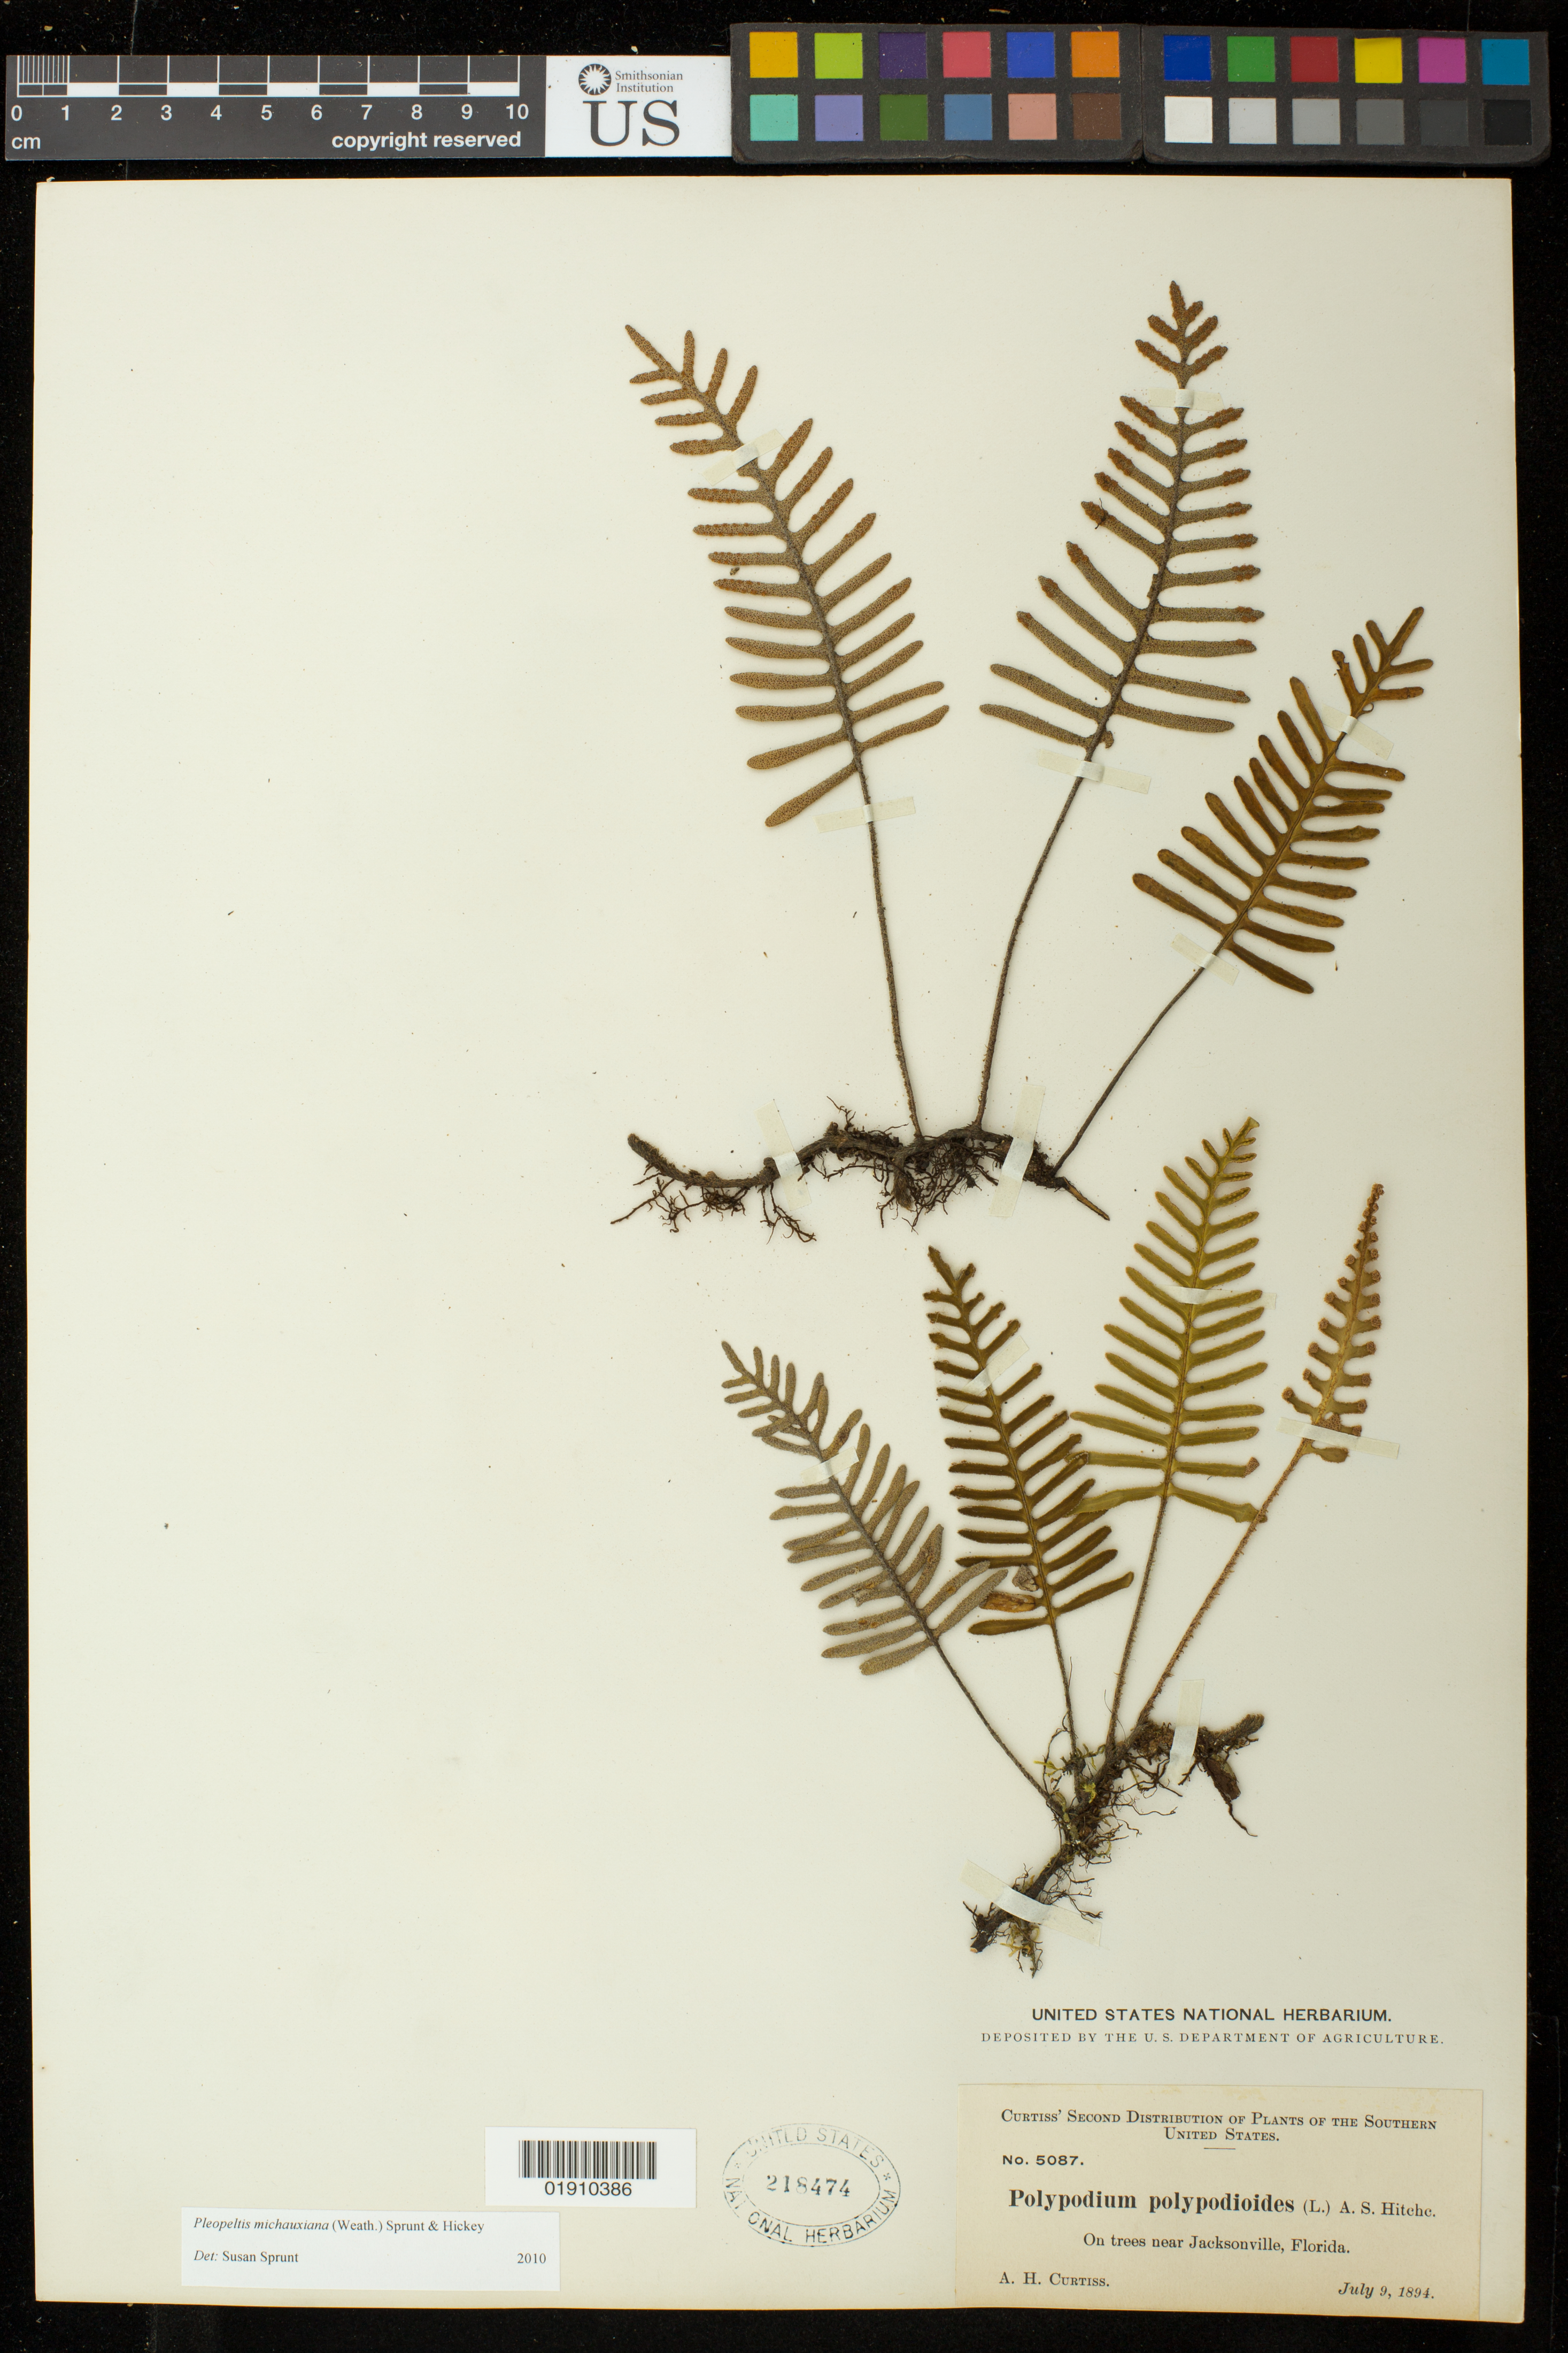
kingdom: Plantae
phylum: Tracheophyta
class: Polypodiopsida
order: Polypodiales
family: Polypodiaceae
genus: Pleopeltis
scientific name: Pleopeltis michauxiana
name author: (Weath.) Hickey & Sprunt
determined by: Sprunt, S. V.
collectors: A. H. Curtiss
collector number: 5087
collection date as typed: July 9, 1894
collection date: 1894-07-09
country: United States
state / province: Florida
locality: near Jacksonville, Florida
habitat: on trees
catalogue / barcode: US 218474